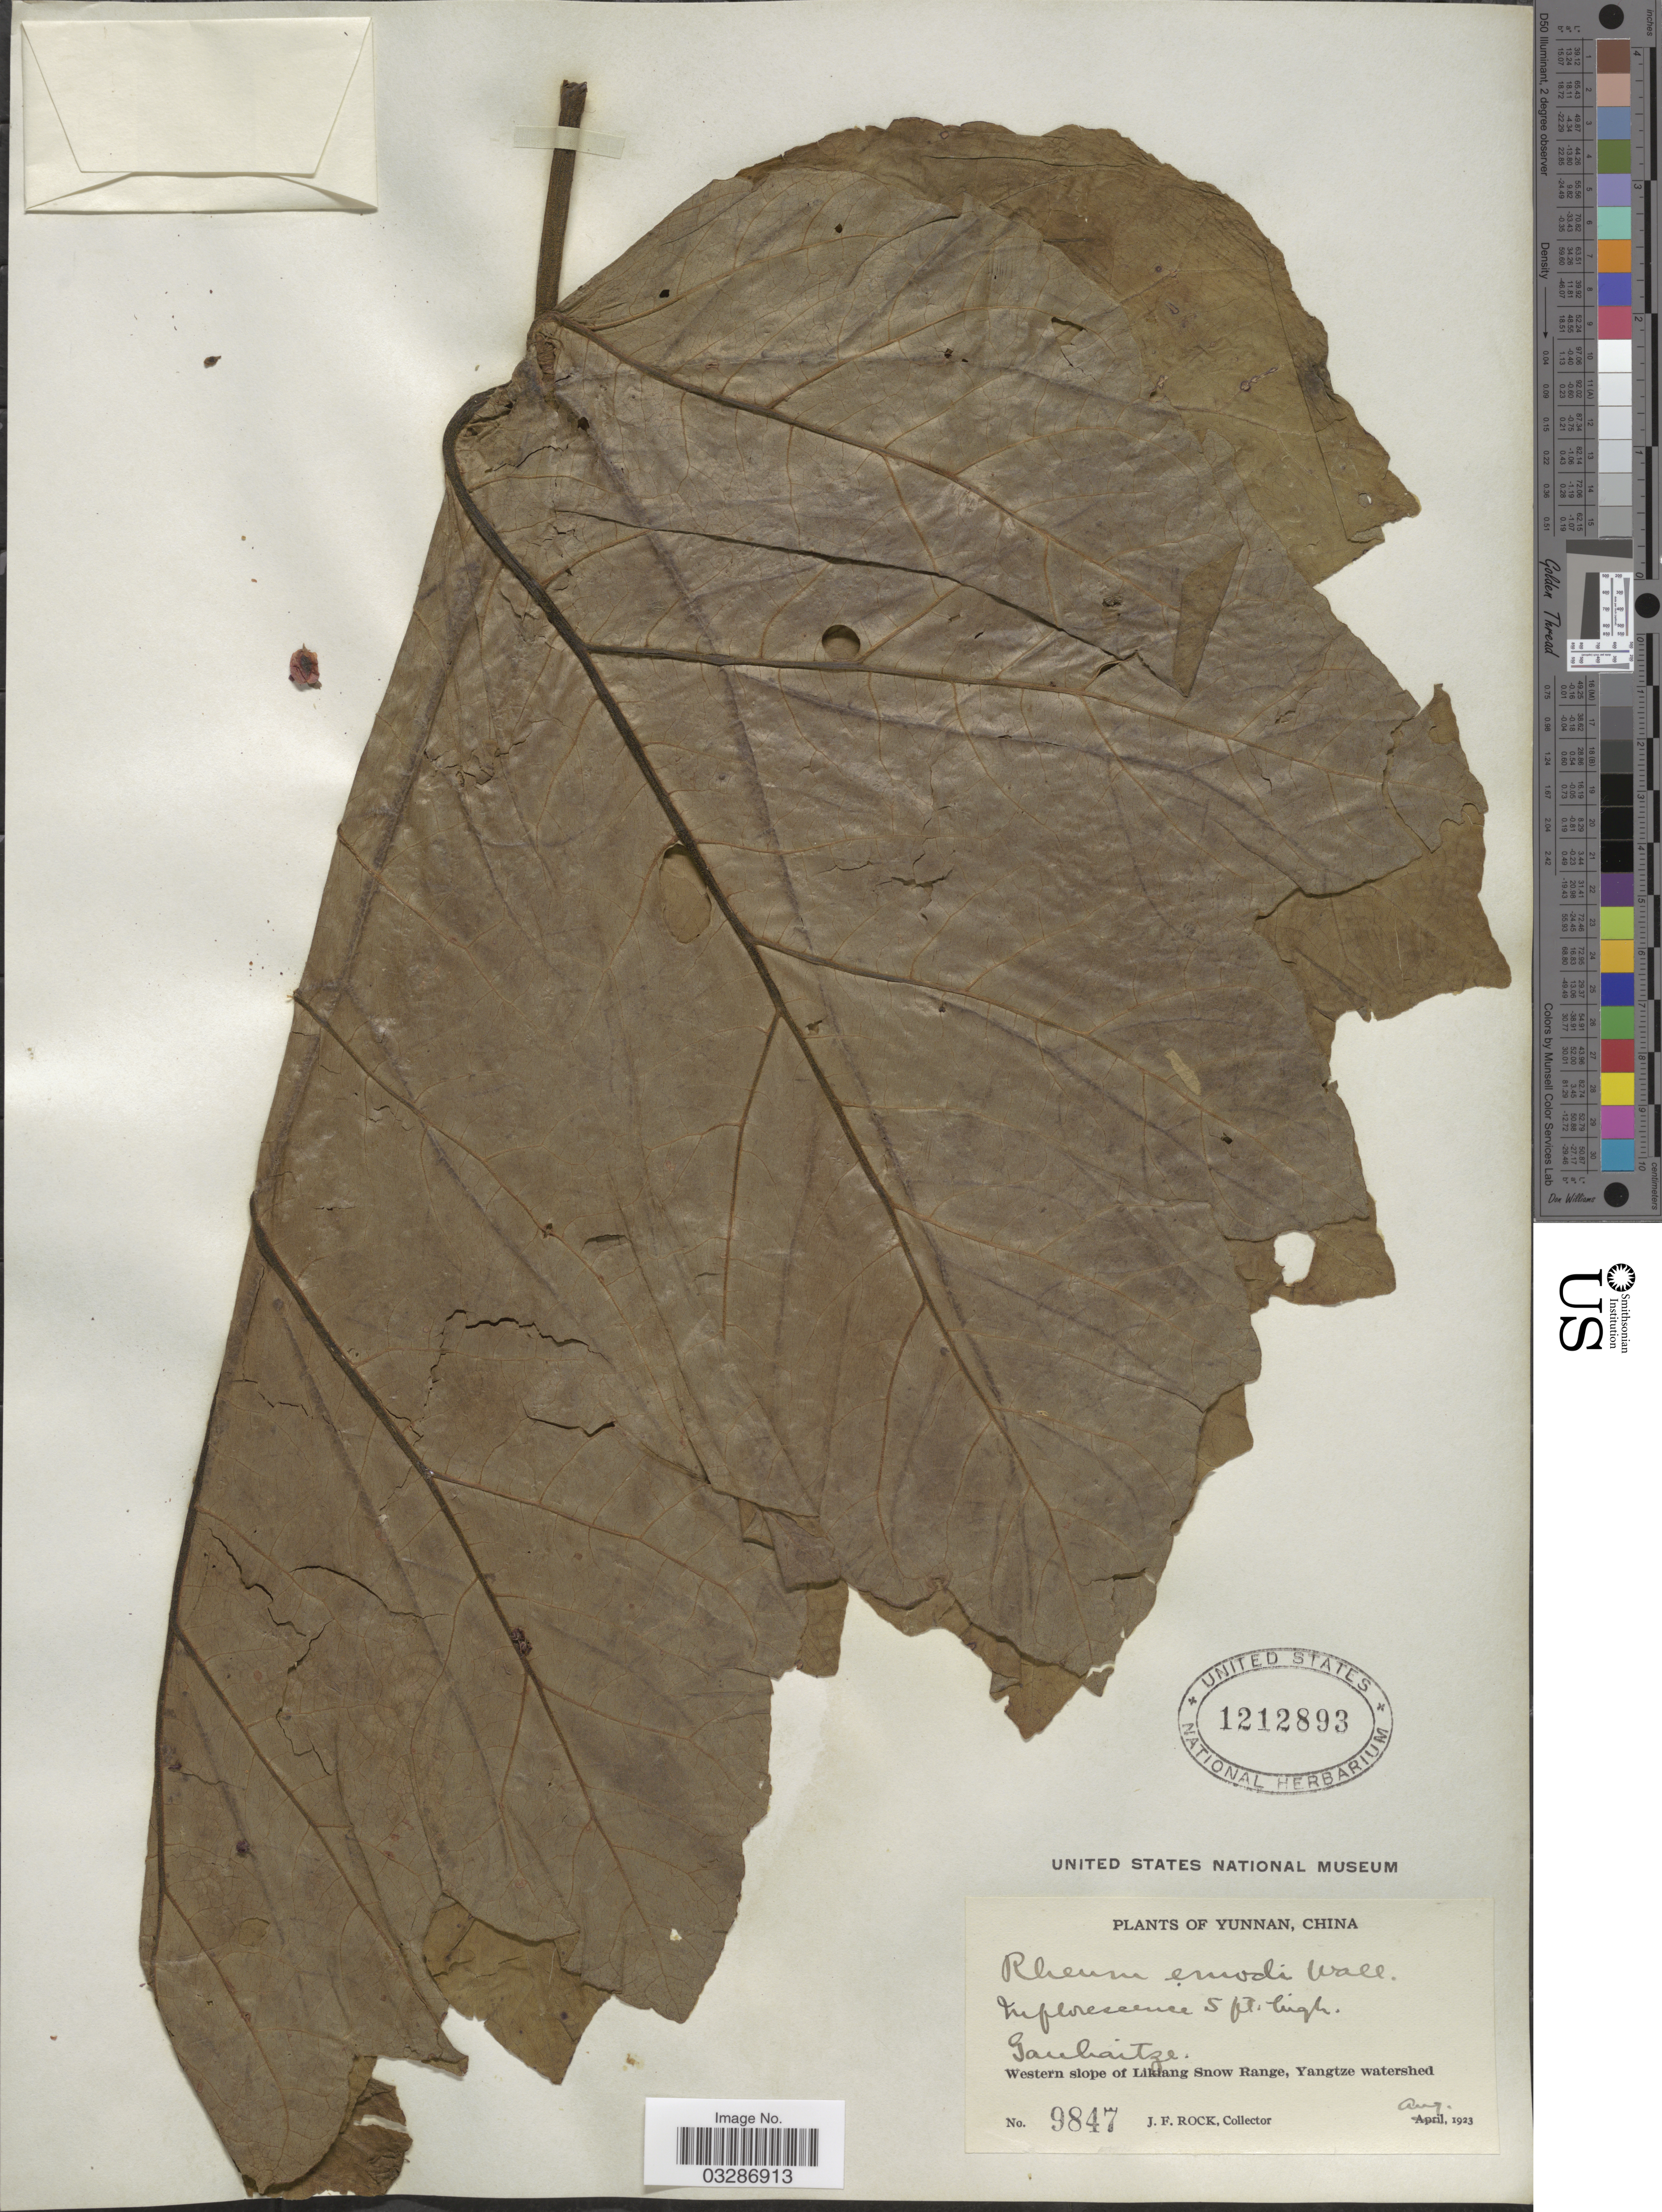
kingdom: Plantae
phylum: Tracheophyta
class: Magnoliopsida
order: Caryophyllales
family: Polygonaceae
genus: Rheum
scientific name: Rheum emodi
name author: Wall.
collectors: J. Rock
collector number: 9847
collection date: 1923-08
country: China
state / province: Yunnan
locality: Yauhaitze. Western slope of Likiang Snow Range, Yangtze watershed.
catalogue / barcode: US 1212893